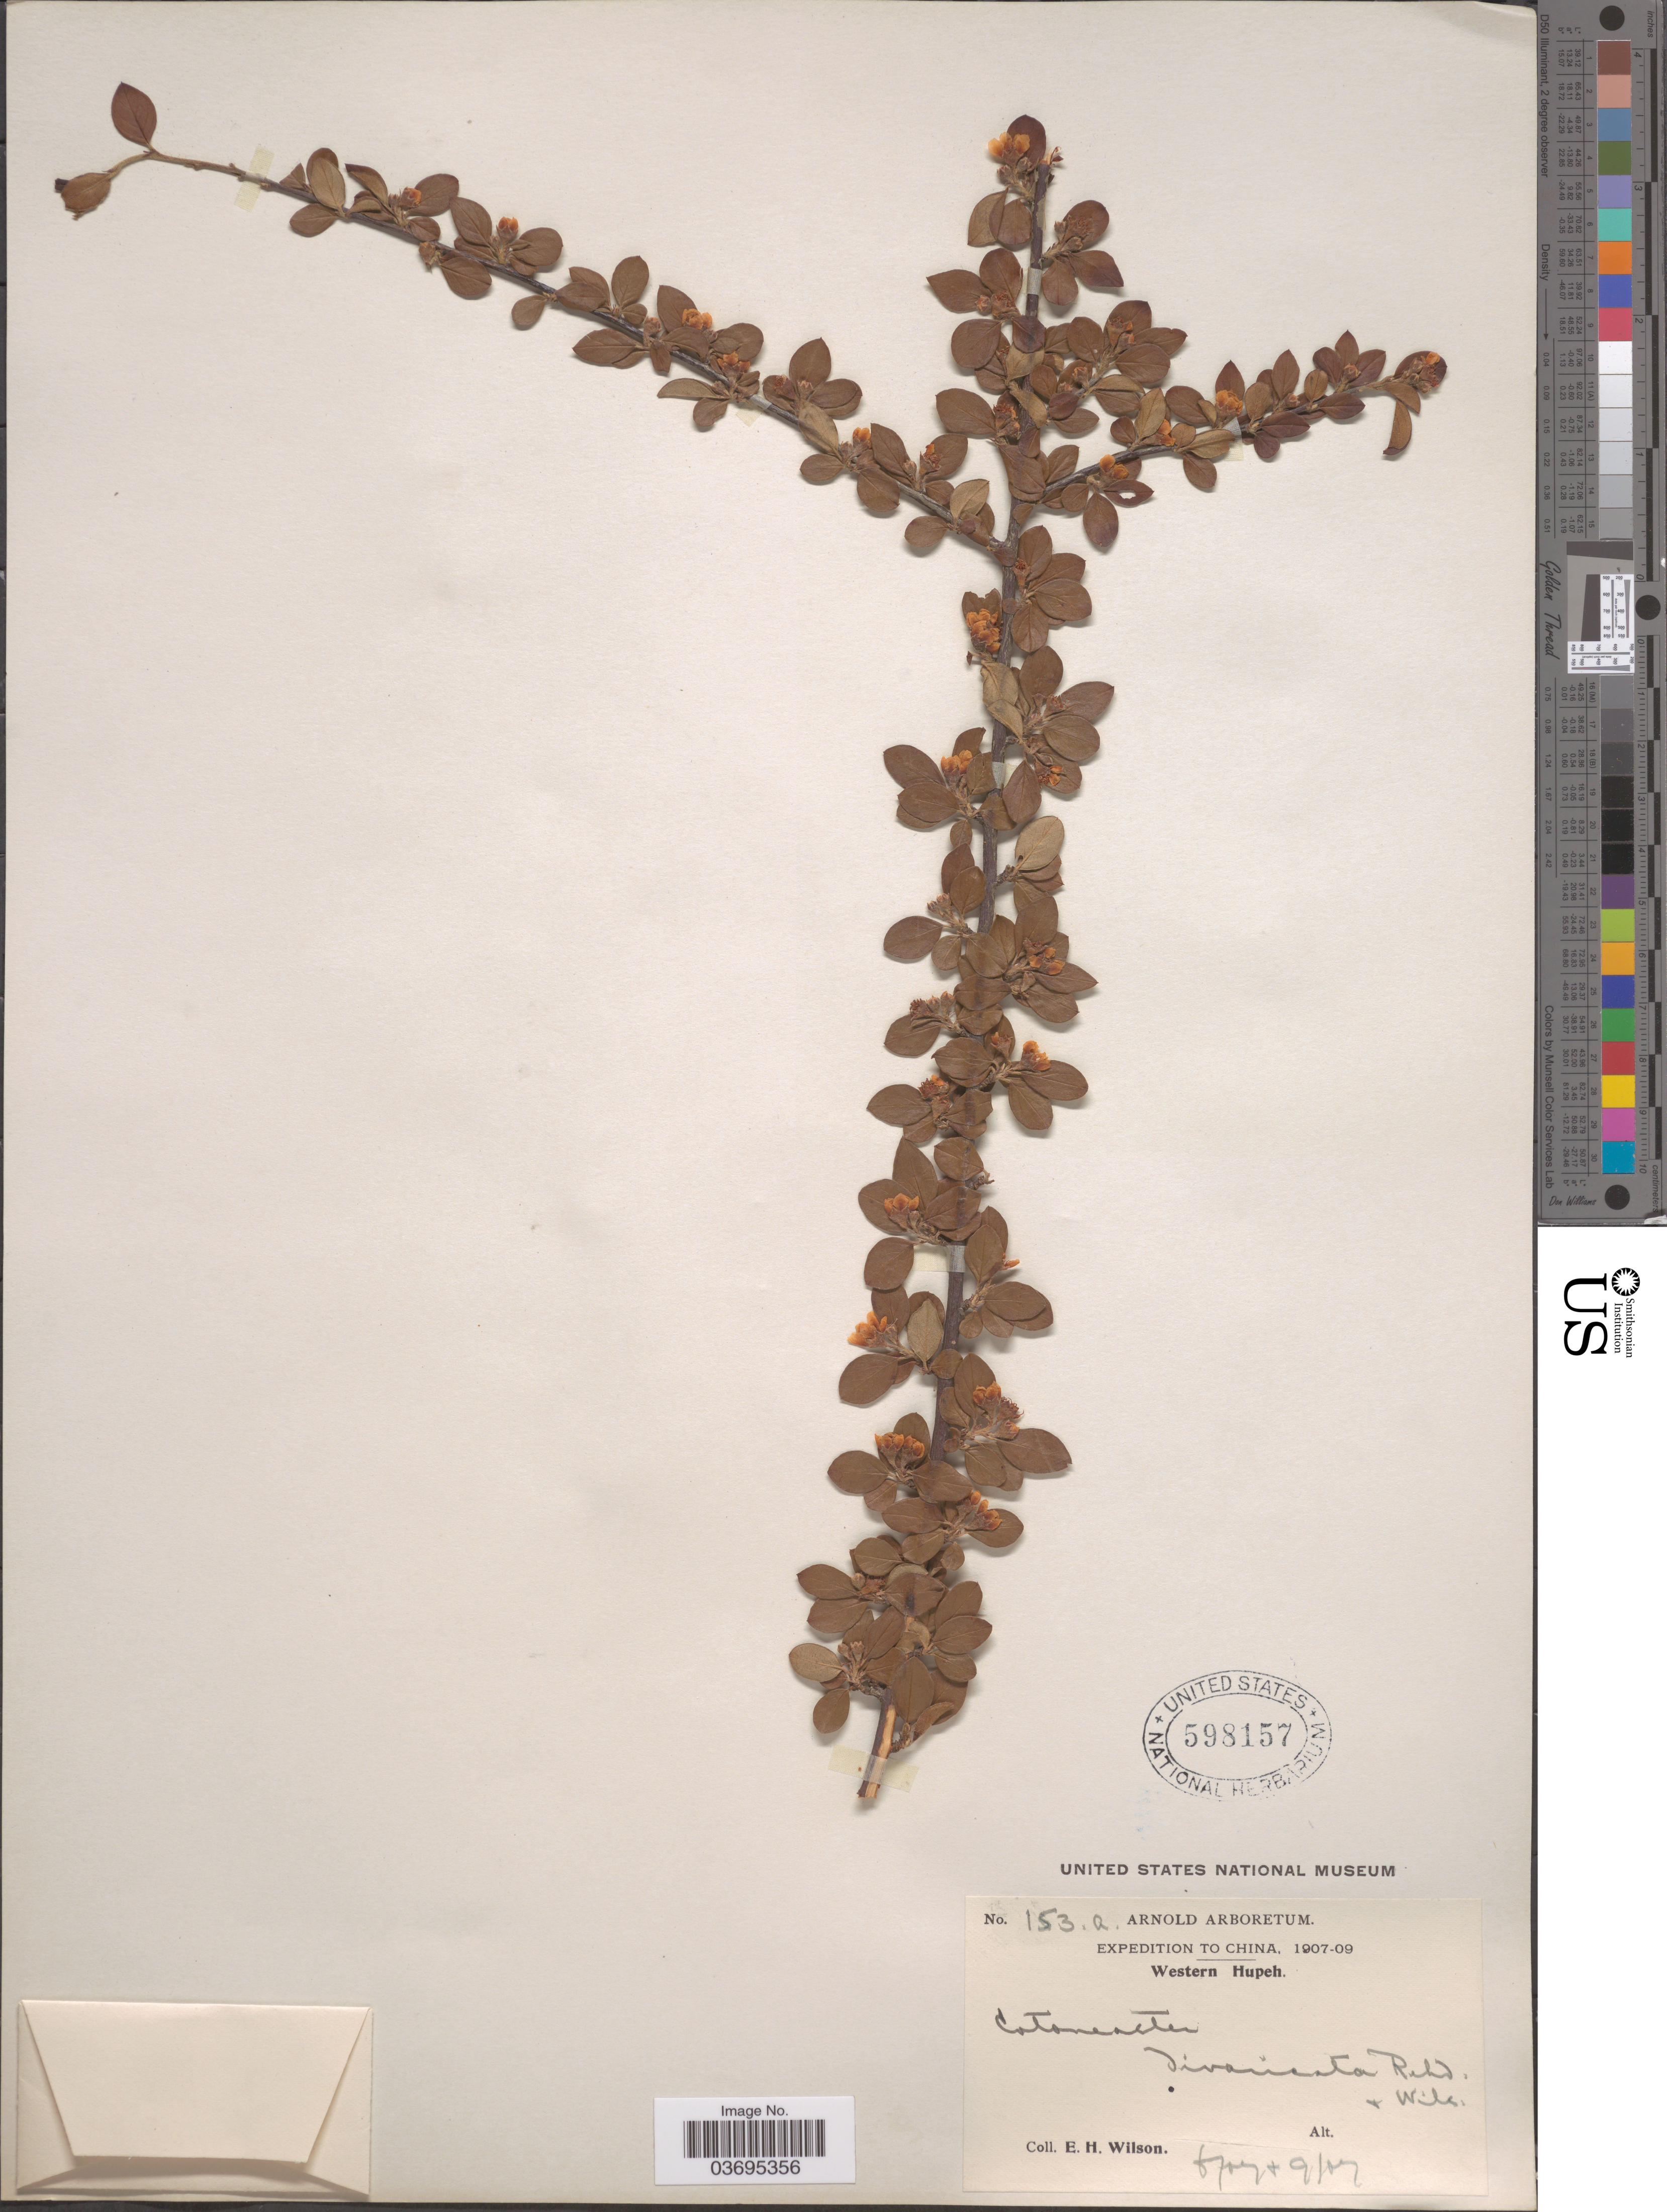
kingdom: Plantae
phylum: Tracheophyta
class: Magnoliopsida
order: Rosales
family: Rosaceae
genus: Cotoneaster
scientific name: Cotoneaster divaricatus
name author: Rehder & E.H. Wilson in Sarg.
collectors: E. Wilson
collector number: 153a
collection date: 1907-06/1907-09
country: China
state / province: Hubei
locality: Western Hupeh.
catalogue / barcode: US 598157